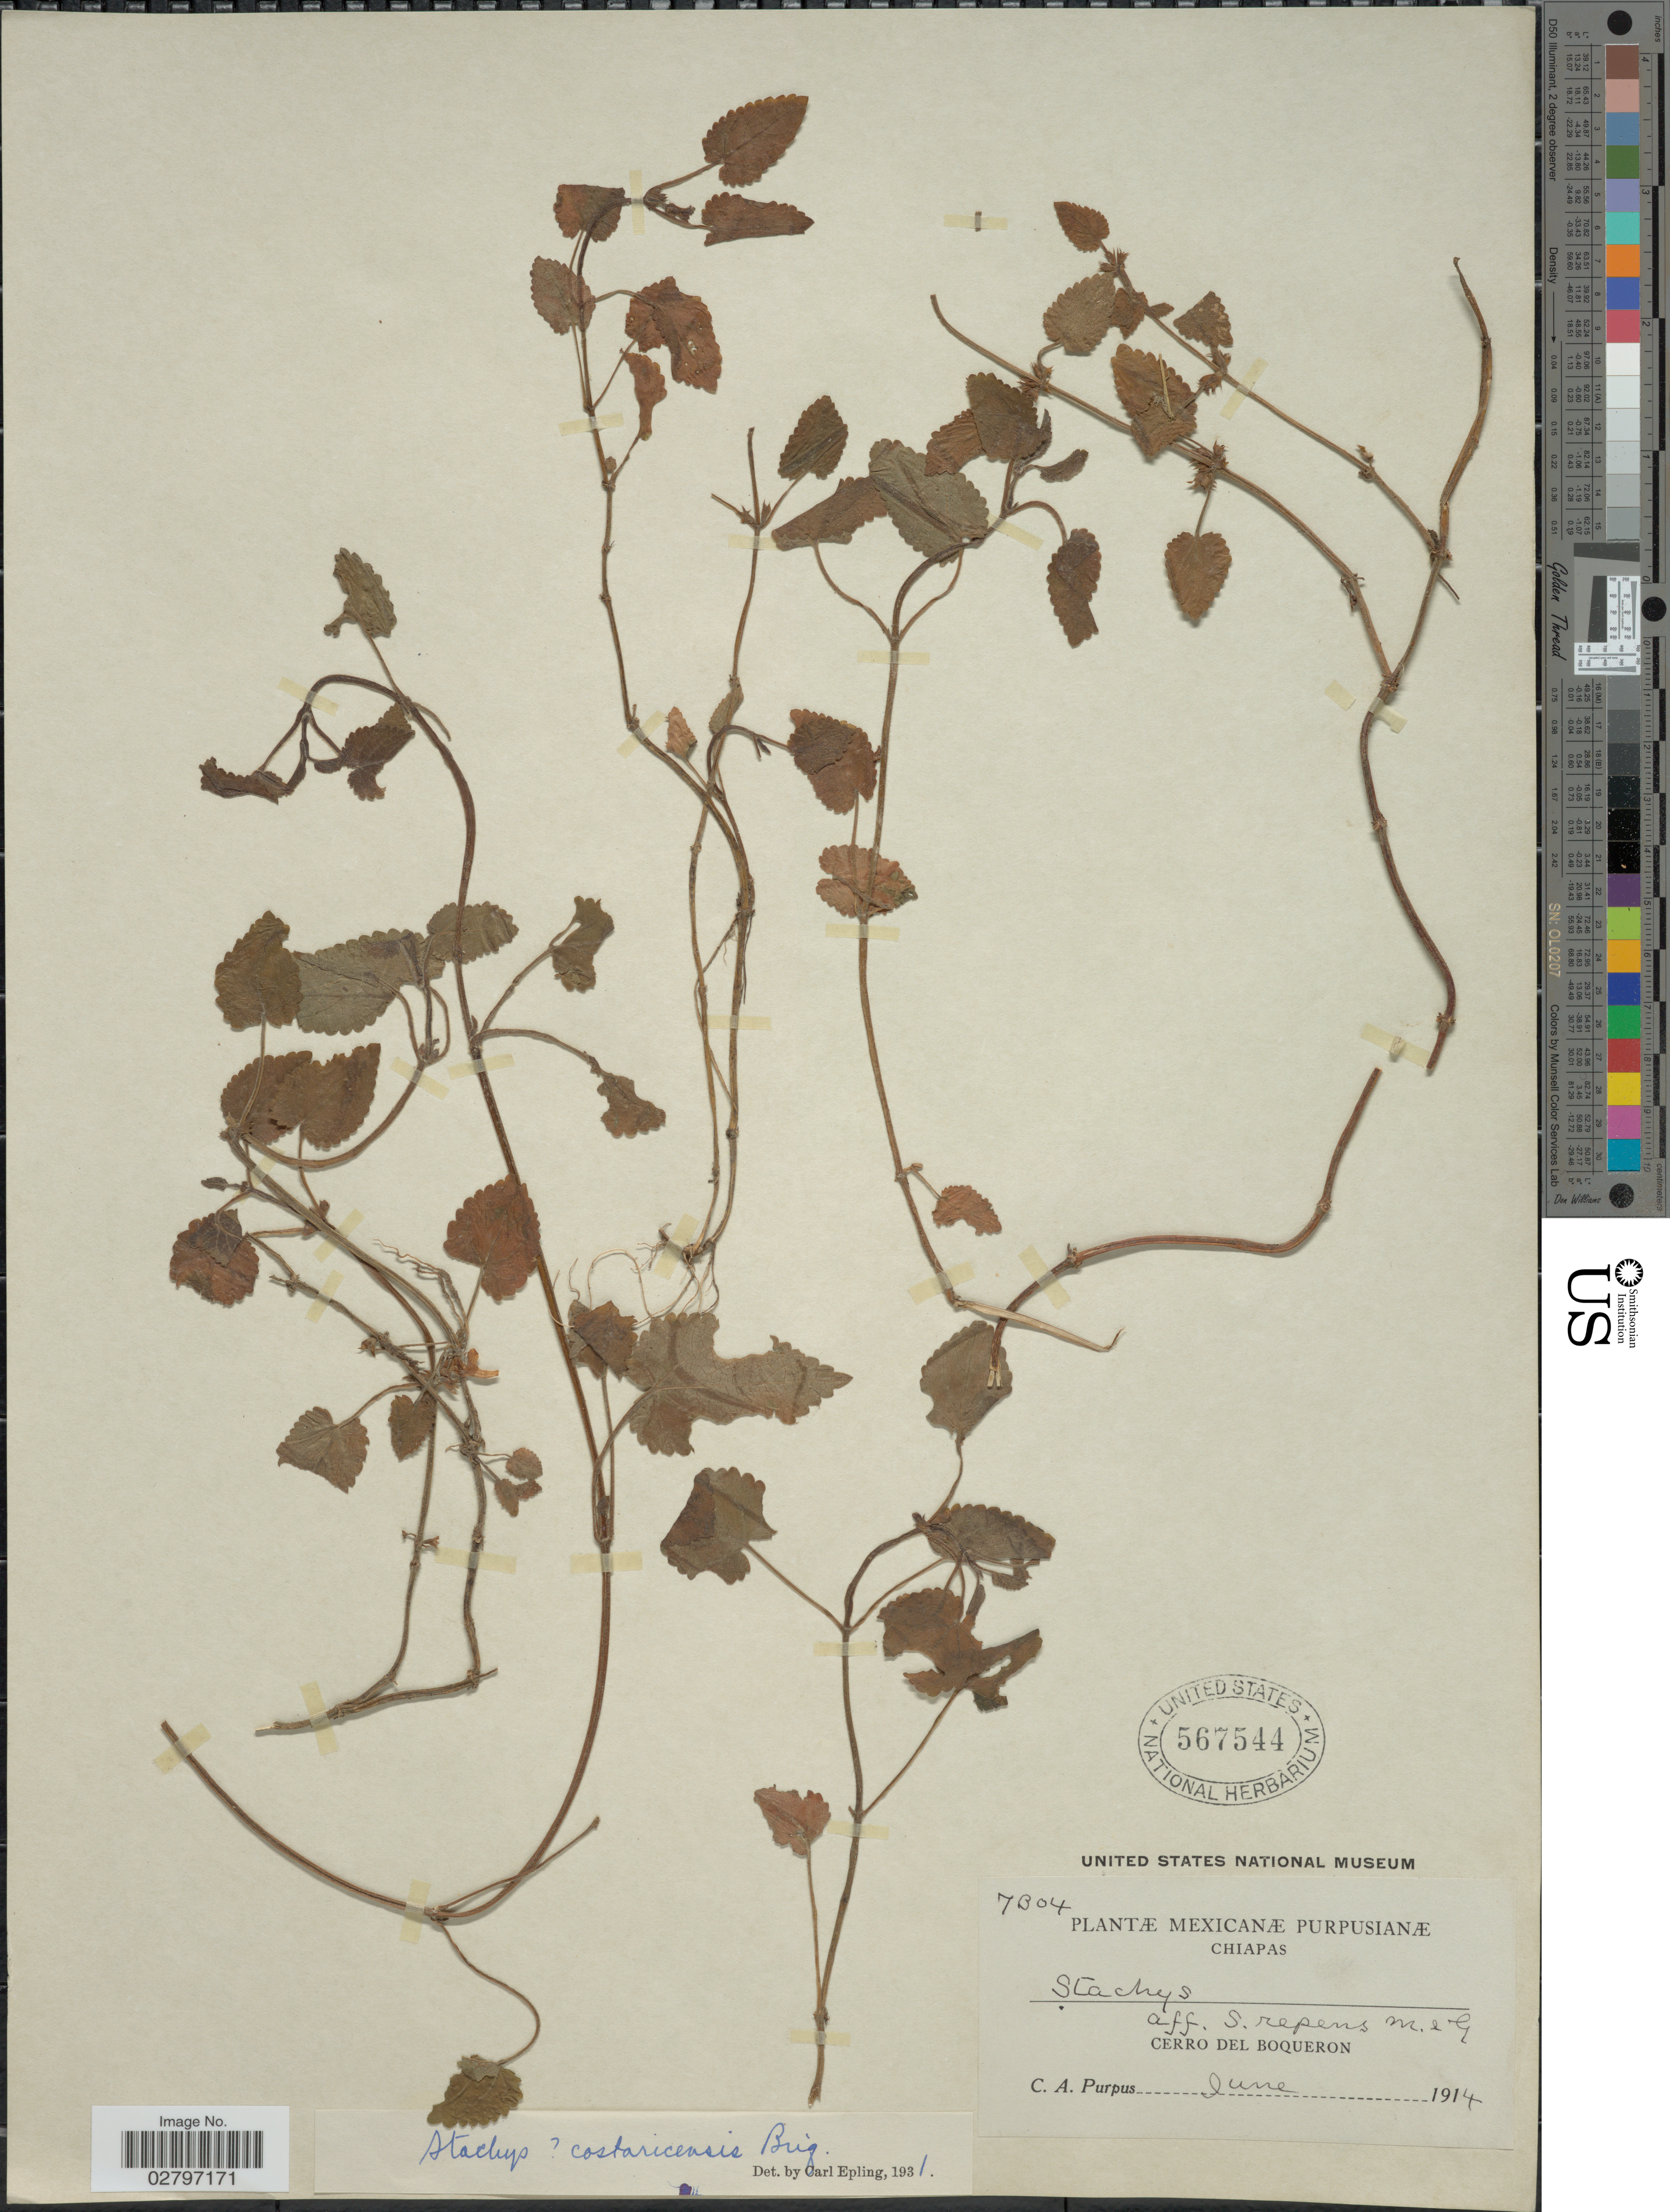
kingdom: Plantae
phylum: Tracheophyta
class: Magnoliopsida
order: Lamiales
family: Lamiaceae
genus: Stachys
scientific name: Stachys costaricensis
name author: Briq.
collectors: C. A. Purpus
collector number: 7304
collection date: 1914-06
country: Mexico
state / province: Chiapas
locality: Cerro del Boqueron.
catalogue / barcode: US 567544